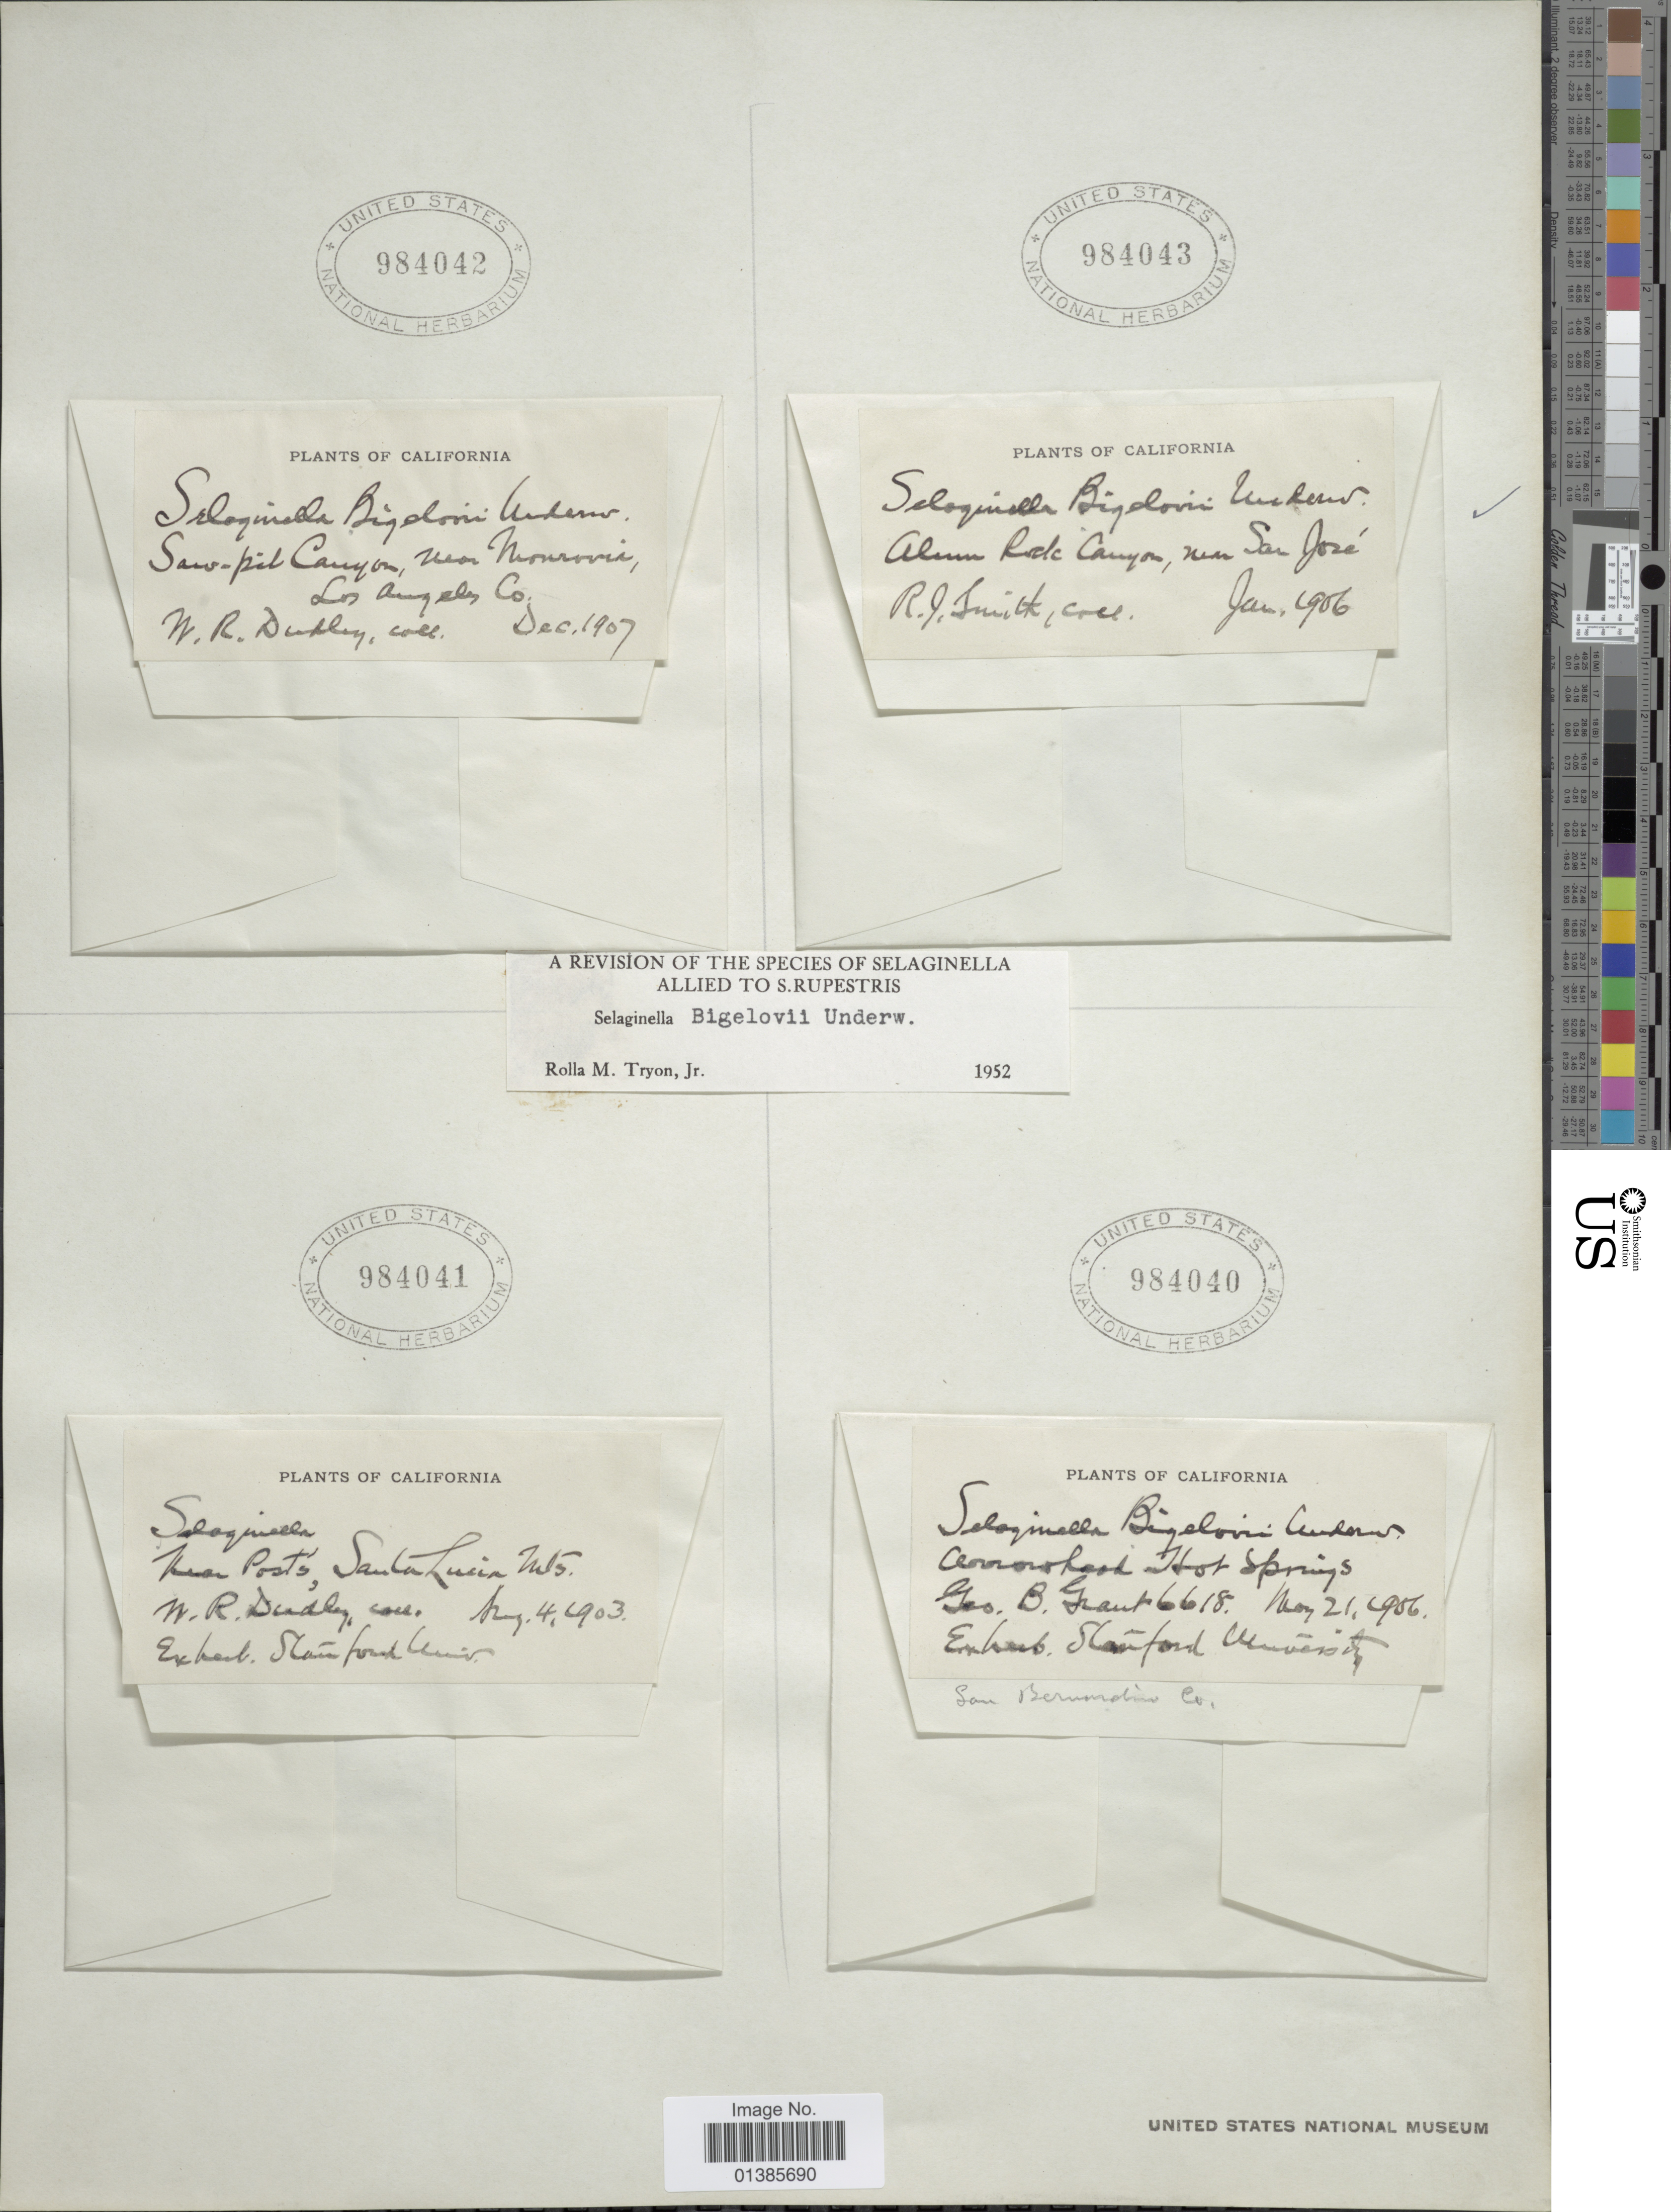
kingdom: Plantae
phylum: Tracheophyta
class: Lycopodiopsida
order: Selaginellales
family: Selaginellaceae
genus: Selaginella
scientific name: Selaginella bigelovii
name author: Underw.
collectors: W. Dudley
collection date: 1907-12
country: United States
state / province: California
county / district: Los Angeles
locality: Saw-pit Canyon, near Monrovia, Los Angeles Co.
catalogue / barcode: US 984042-3